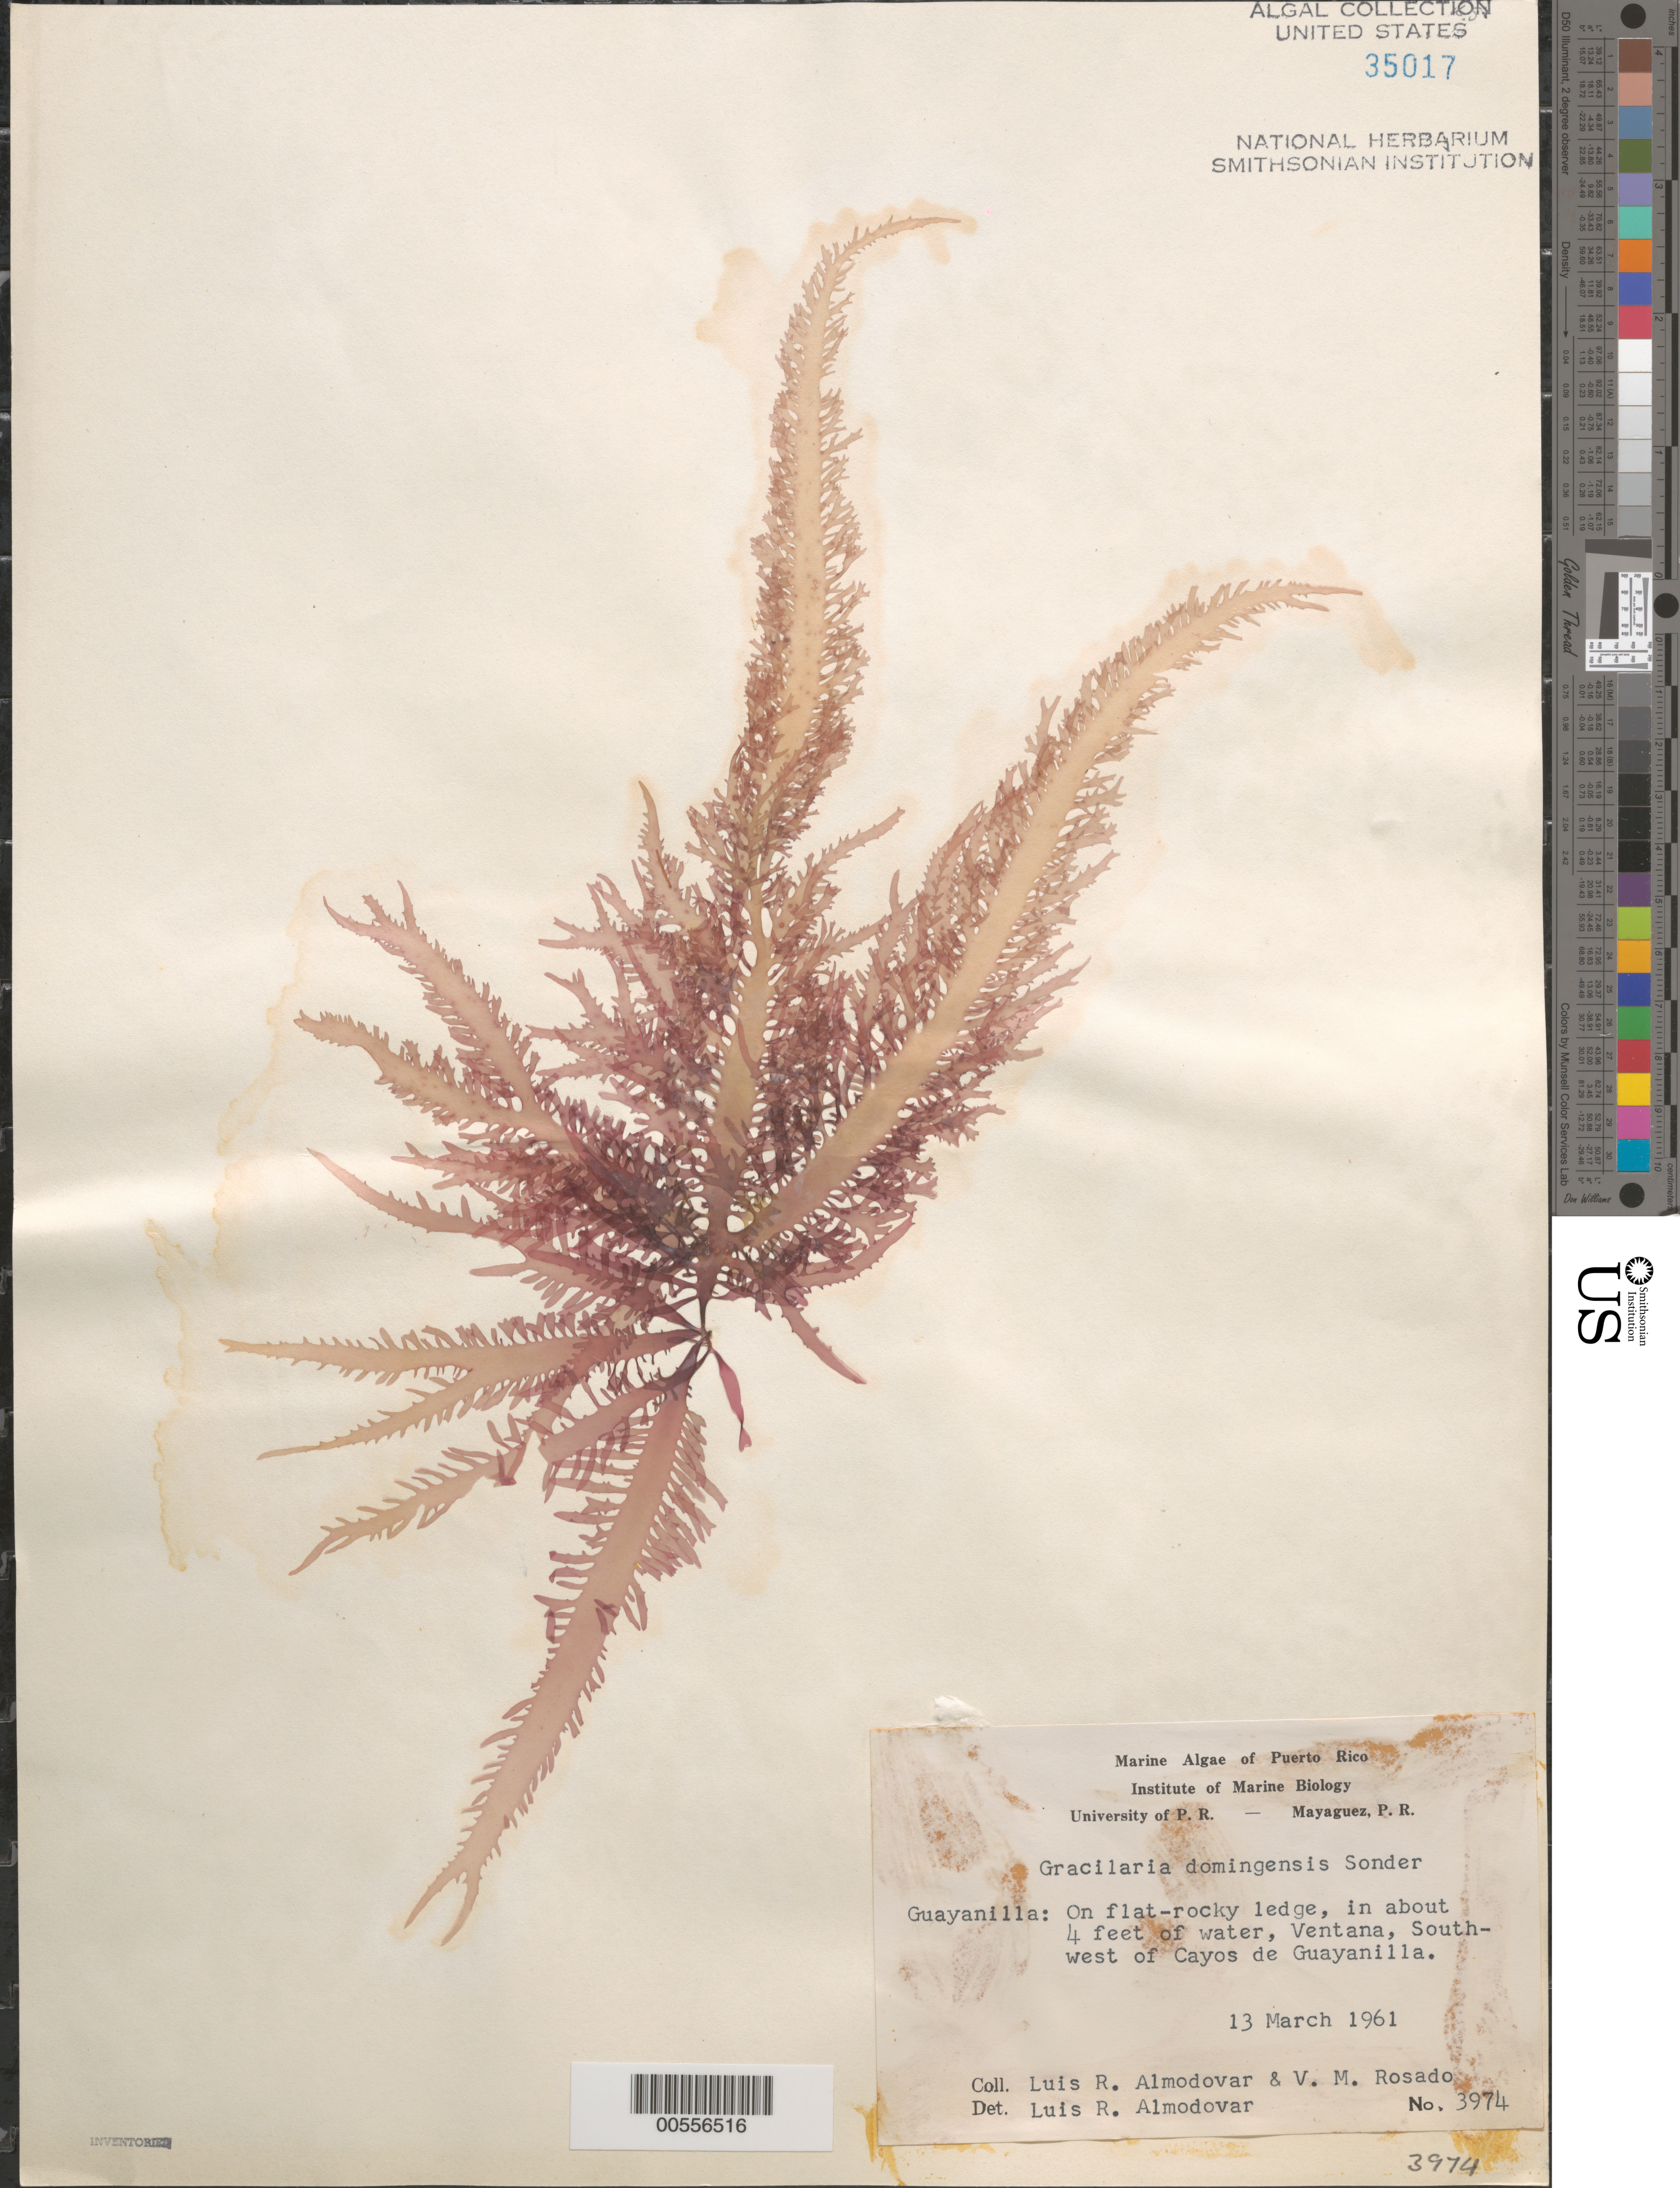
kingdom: Plantae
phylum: Rhodophyta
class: Florideophyceae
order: Gracilariales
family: Gracilariaceae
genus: Gracilaria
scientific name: Gracilaria domingensis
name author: (Kütz.) O.G. Sond. in Dickie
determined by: Almodovar, L. R.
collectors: L. Almodovar & V. Rosado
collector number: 3974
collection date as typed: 13 Mar 1961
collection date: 1961-03-13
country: Puerto Rico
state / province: Guayanilla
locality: Ventana, southwest of cayos de guayanilla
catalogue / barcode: US 35017